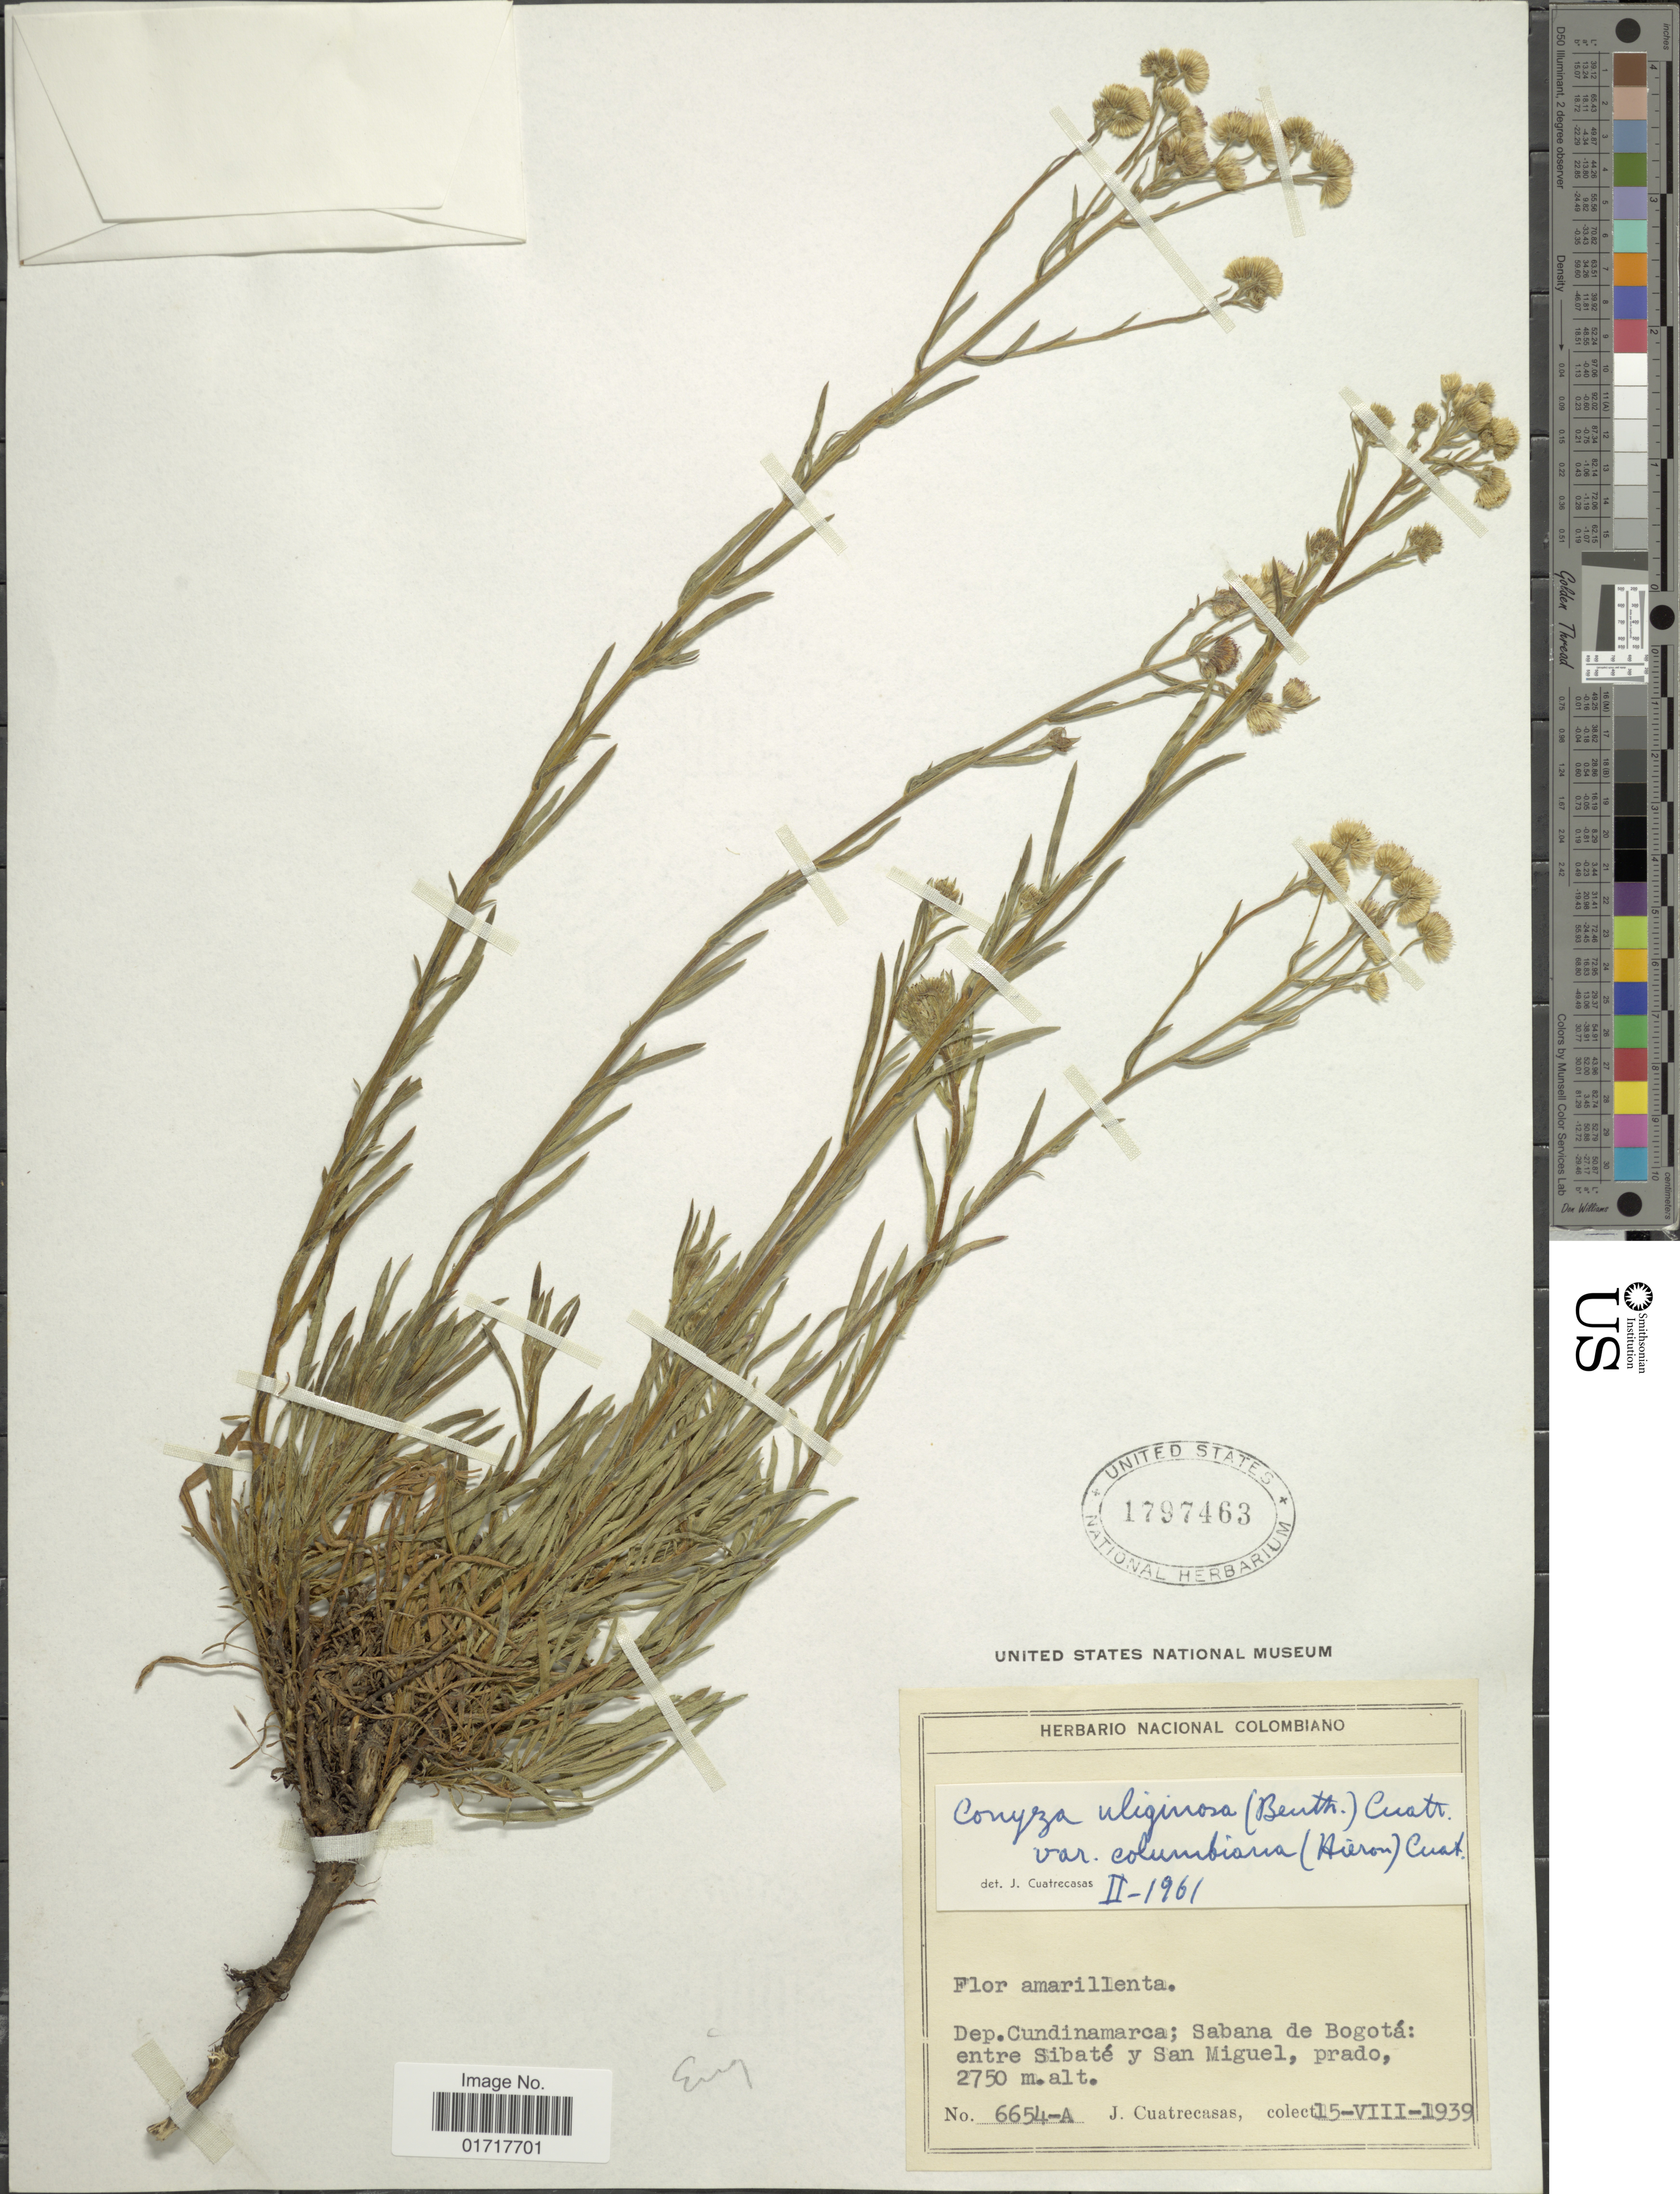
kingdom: Plantae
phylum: Tracheophyta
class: Magnoliopsida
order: Asterales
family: Asteraceae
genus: Conyza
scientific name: Conyza uliginosa var. colimbiana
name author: (Hieron.) Cuatrec.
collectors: J. Cuatrecasas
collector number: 6654-A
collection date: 1939-08-15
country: Colombia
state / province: Cundinamarca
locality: Depto. Cundinamarca; Sabana de Bogota entre Sibate y San Miguel.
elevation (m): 2750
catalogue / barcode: US 1797463